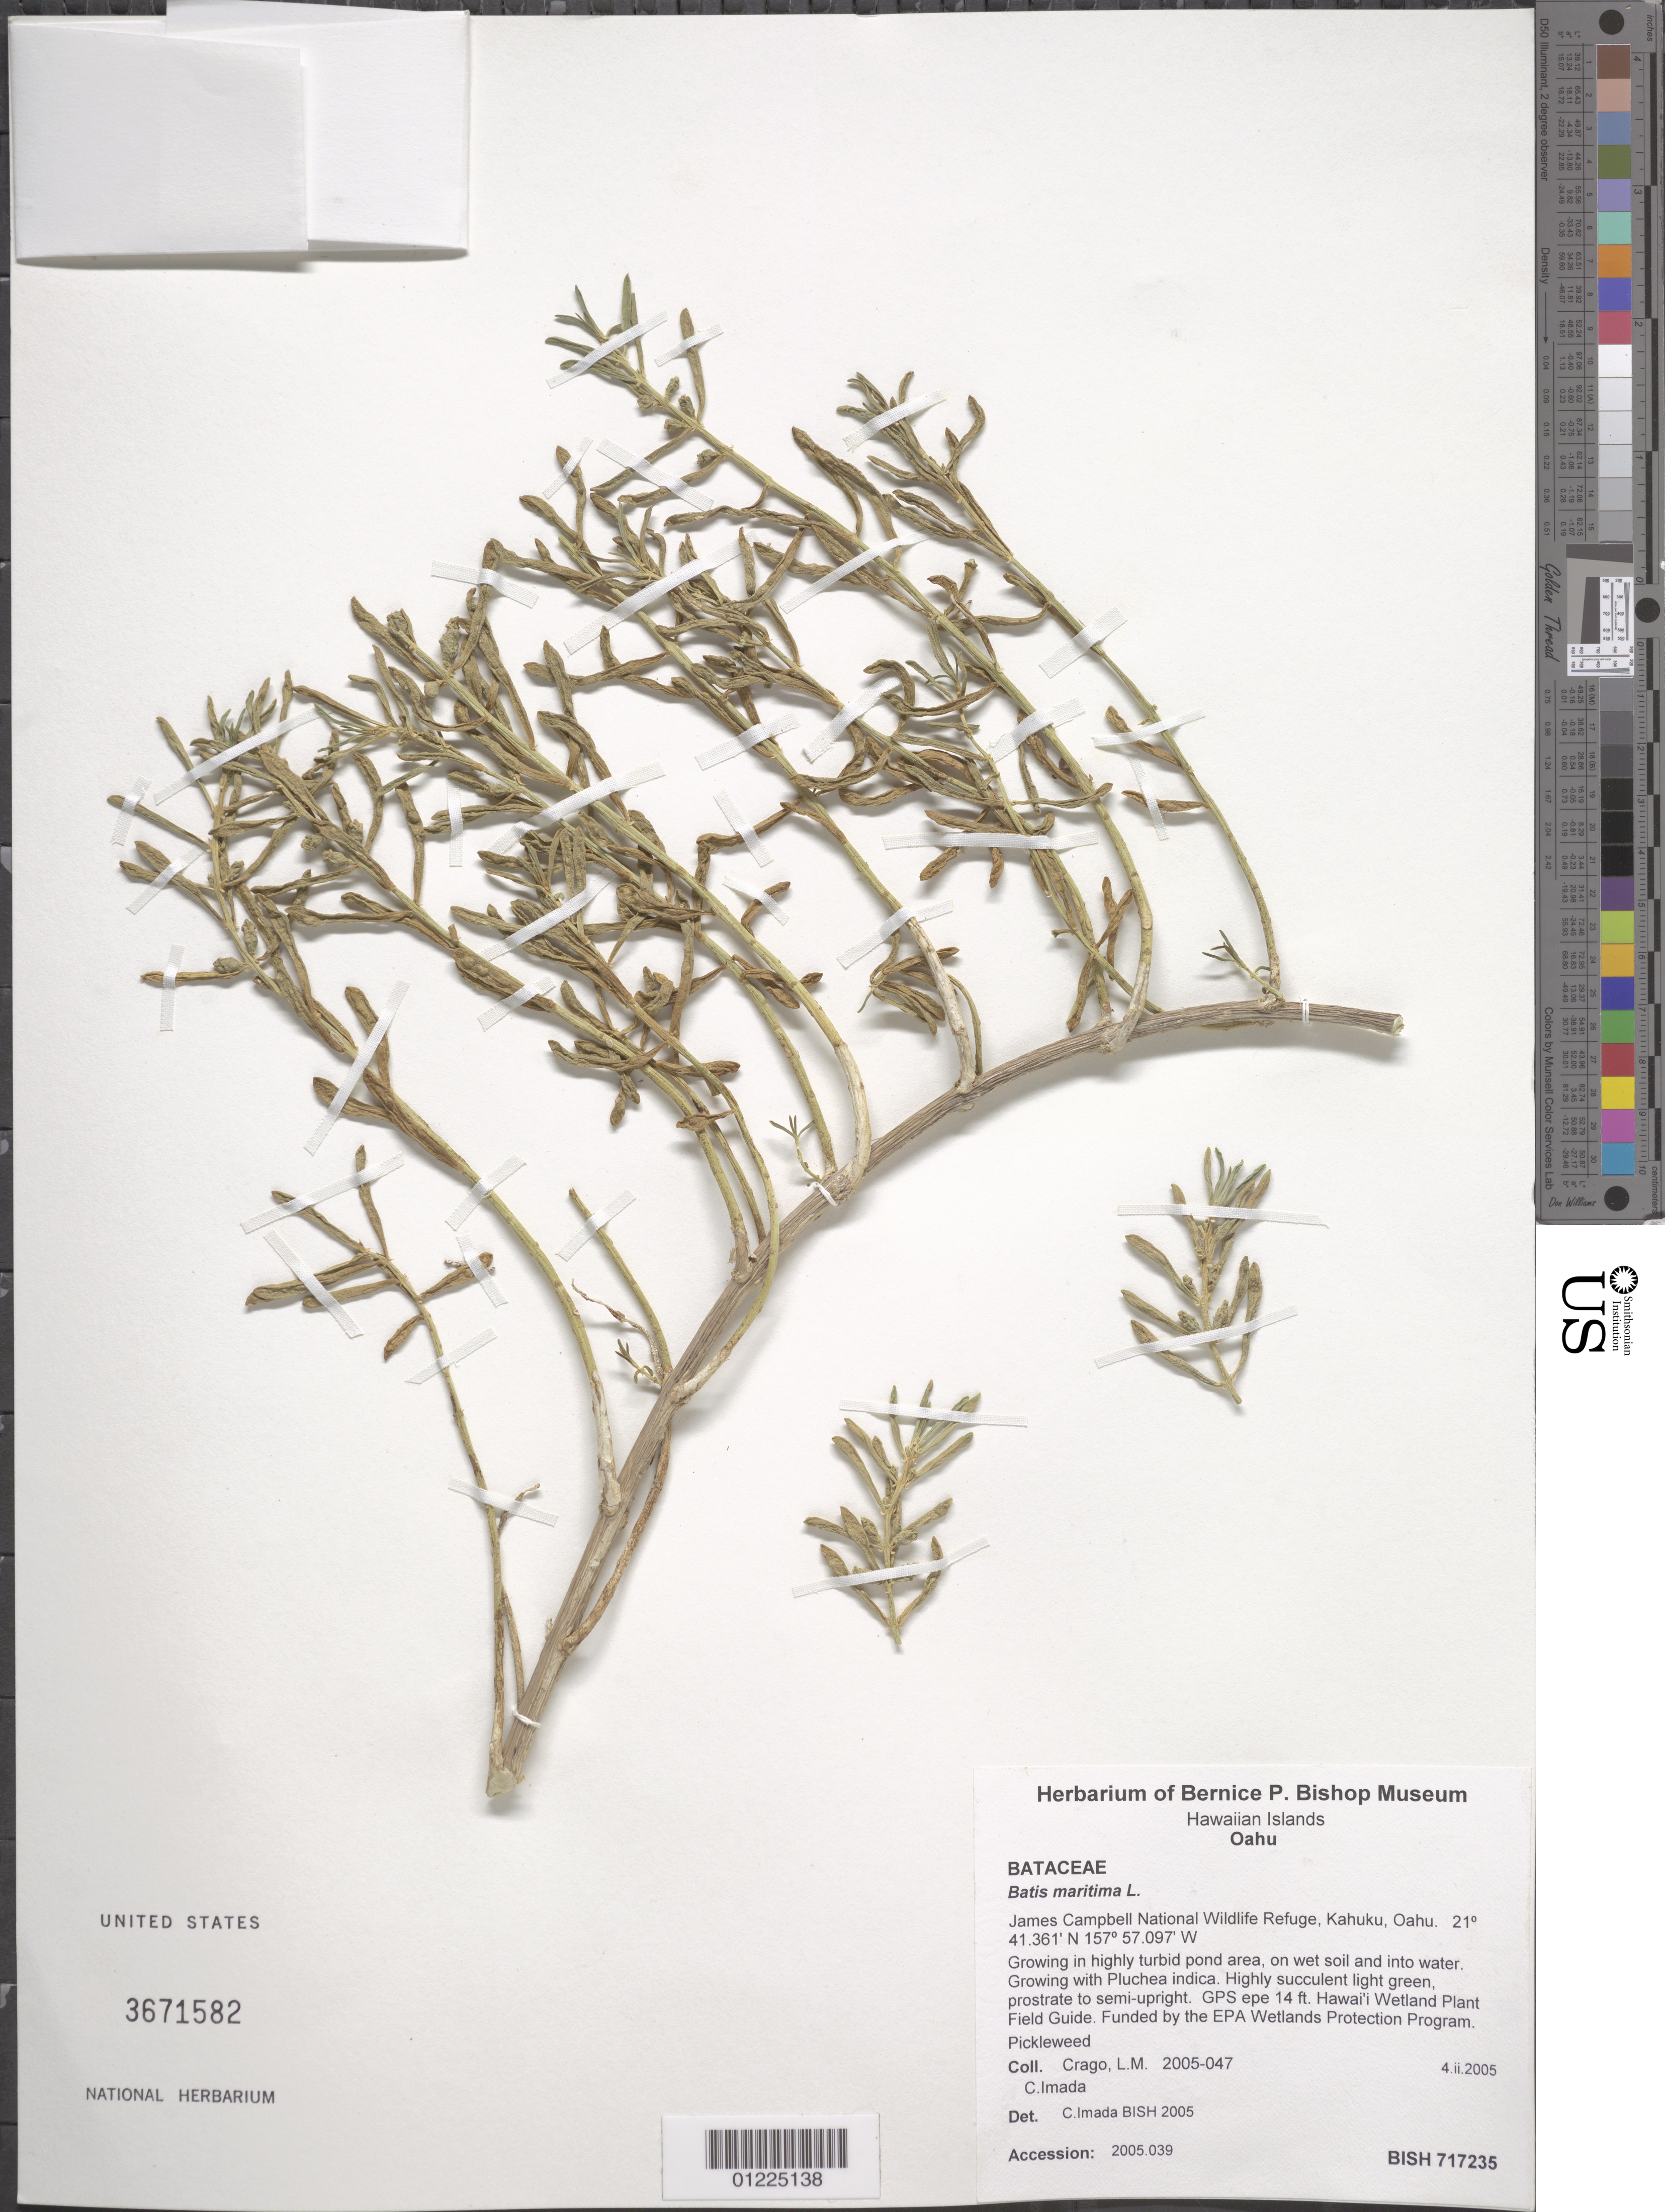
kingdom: Plantae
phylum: Tracheophyta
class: Magnoliopsida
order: Brassicales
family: Bataceae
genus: Batis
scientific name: Batis maritima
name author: L.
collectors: L. Crago & C. Imada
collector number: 2005-047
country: United States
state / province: Hawaii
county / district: Honolulu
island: Oahu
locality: Kahuku, James Campbell National Wildlife Refuge.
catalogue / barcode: US 3671582